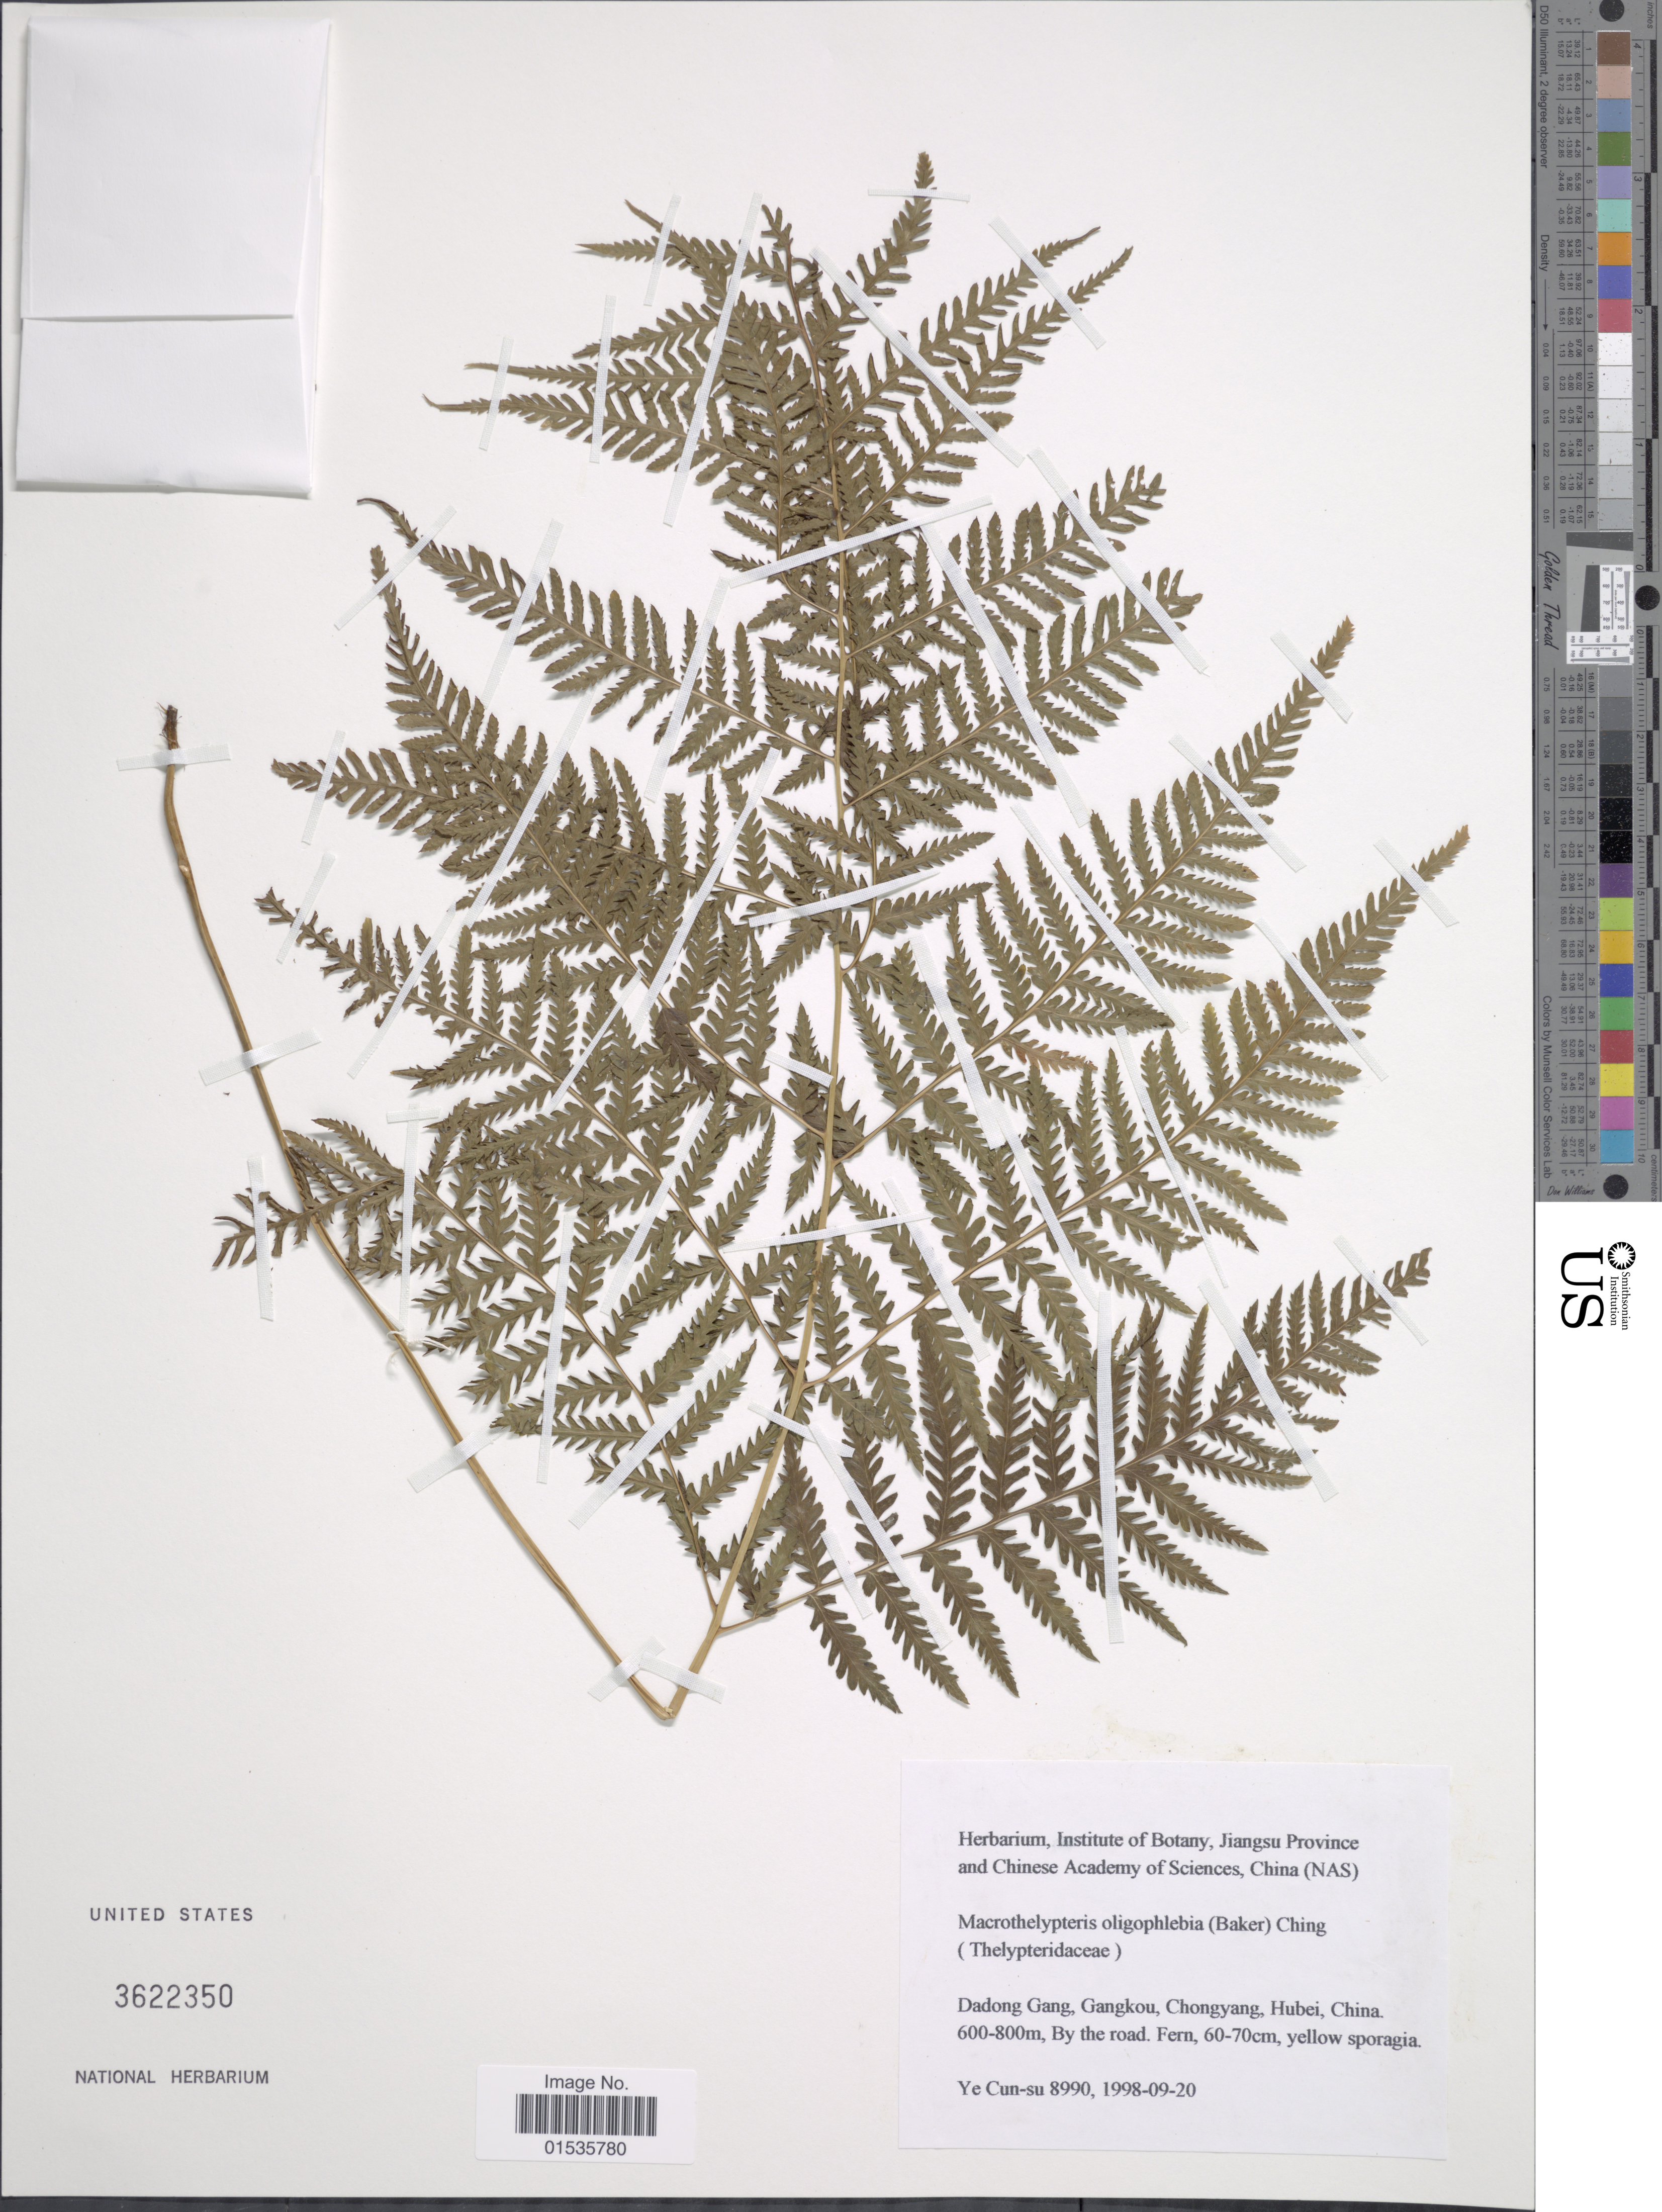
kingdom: Plantae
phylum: Tracheophyta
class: Polypodiopsida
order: Polypodiales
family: Thelypteridaceae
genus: Macrothelypteris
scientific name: Macrothelypteris oligophlebia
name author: (Baker) Ching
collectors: Ye Cun-su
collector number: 8990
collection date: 1998-09-20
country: China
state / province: Hubei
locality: Dadong Gang, Gangkou. Chongyang, Hubei, China.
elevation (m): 600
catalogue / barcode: US 3622350